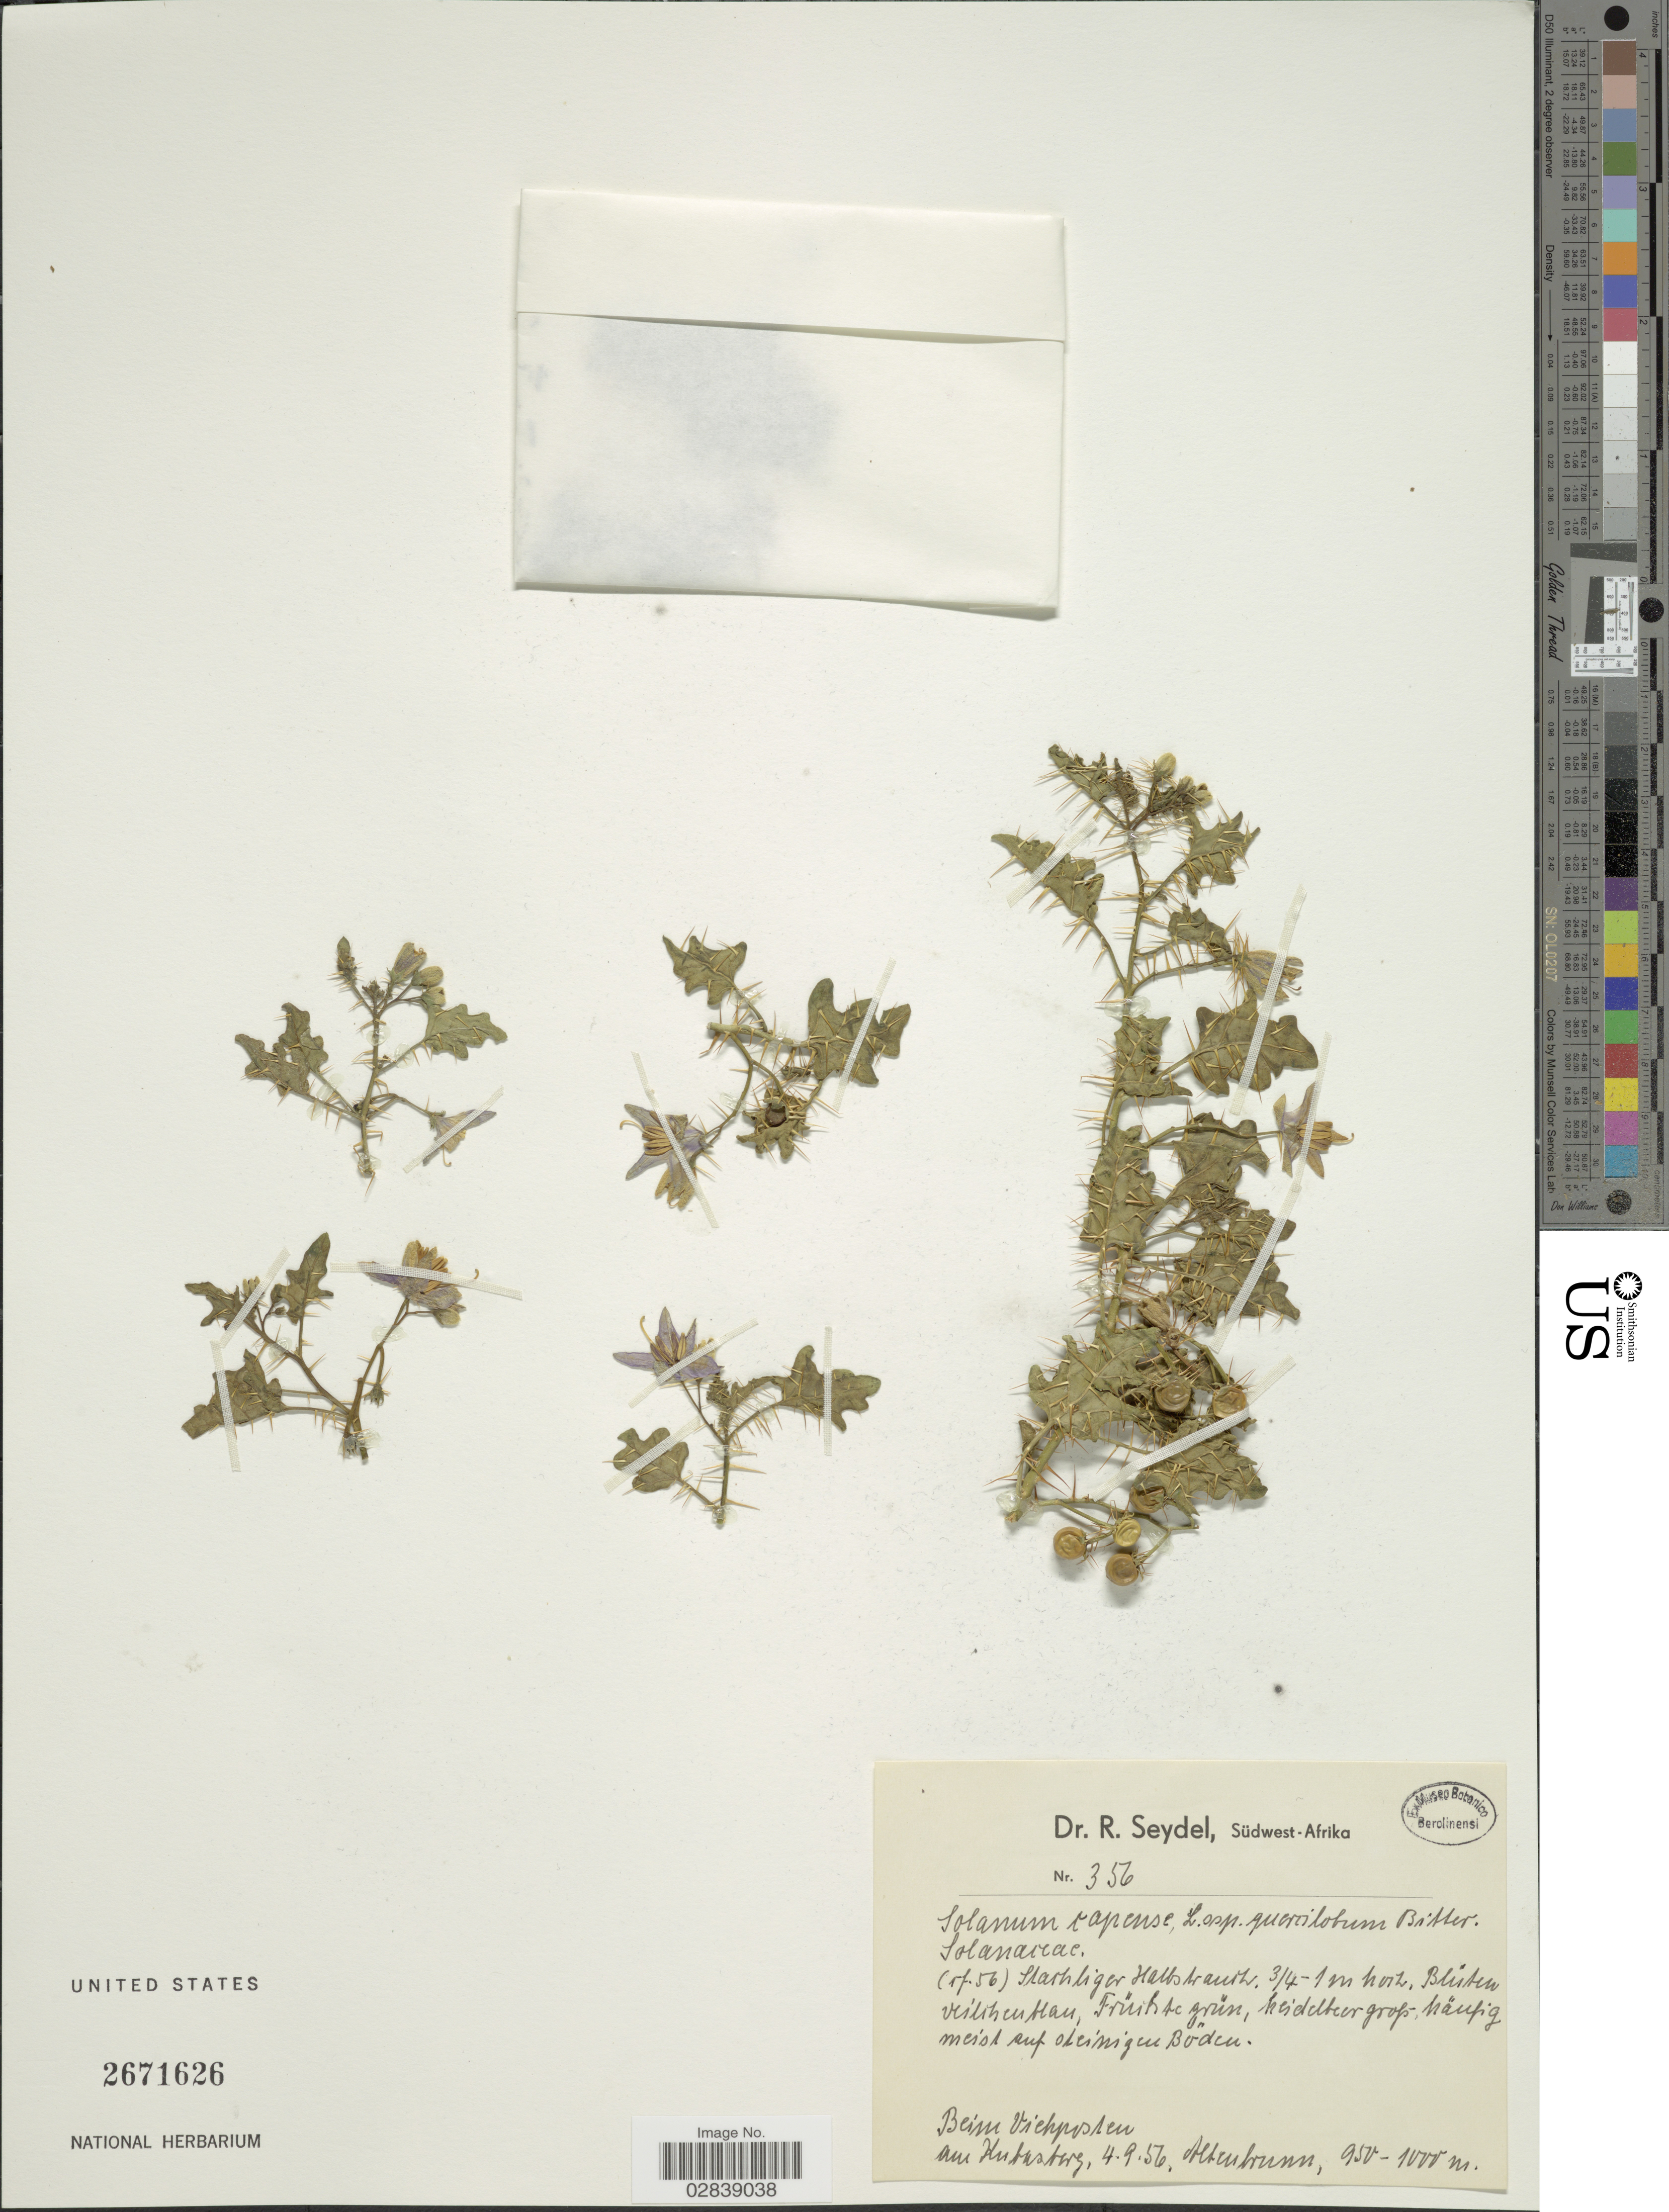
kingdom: Plantae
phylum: Tracheophyta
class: Magnoliopsida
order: Solanales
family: Solanaceae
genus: Solanum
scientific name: Solanum capense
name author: L.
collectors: R. Seydel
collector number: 356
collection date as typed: Transcribed d/m/y: 4/9/56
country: Namibia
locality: Südwest-Afrika. Beim Vichposten, am Hubusberg.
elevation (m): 950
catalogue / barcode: US 2671626